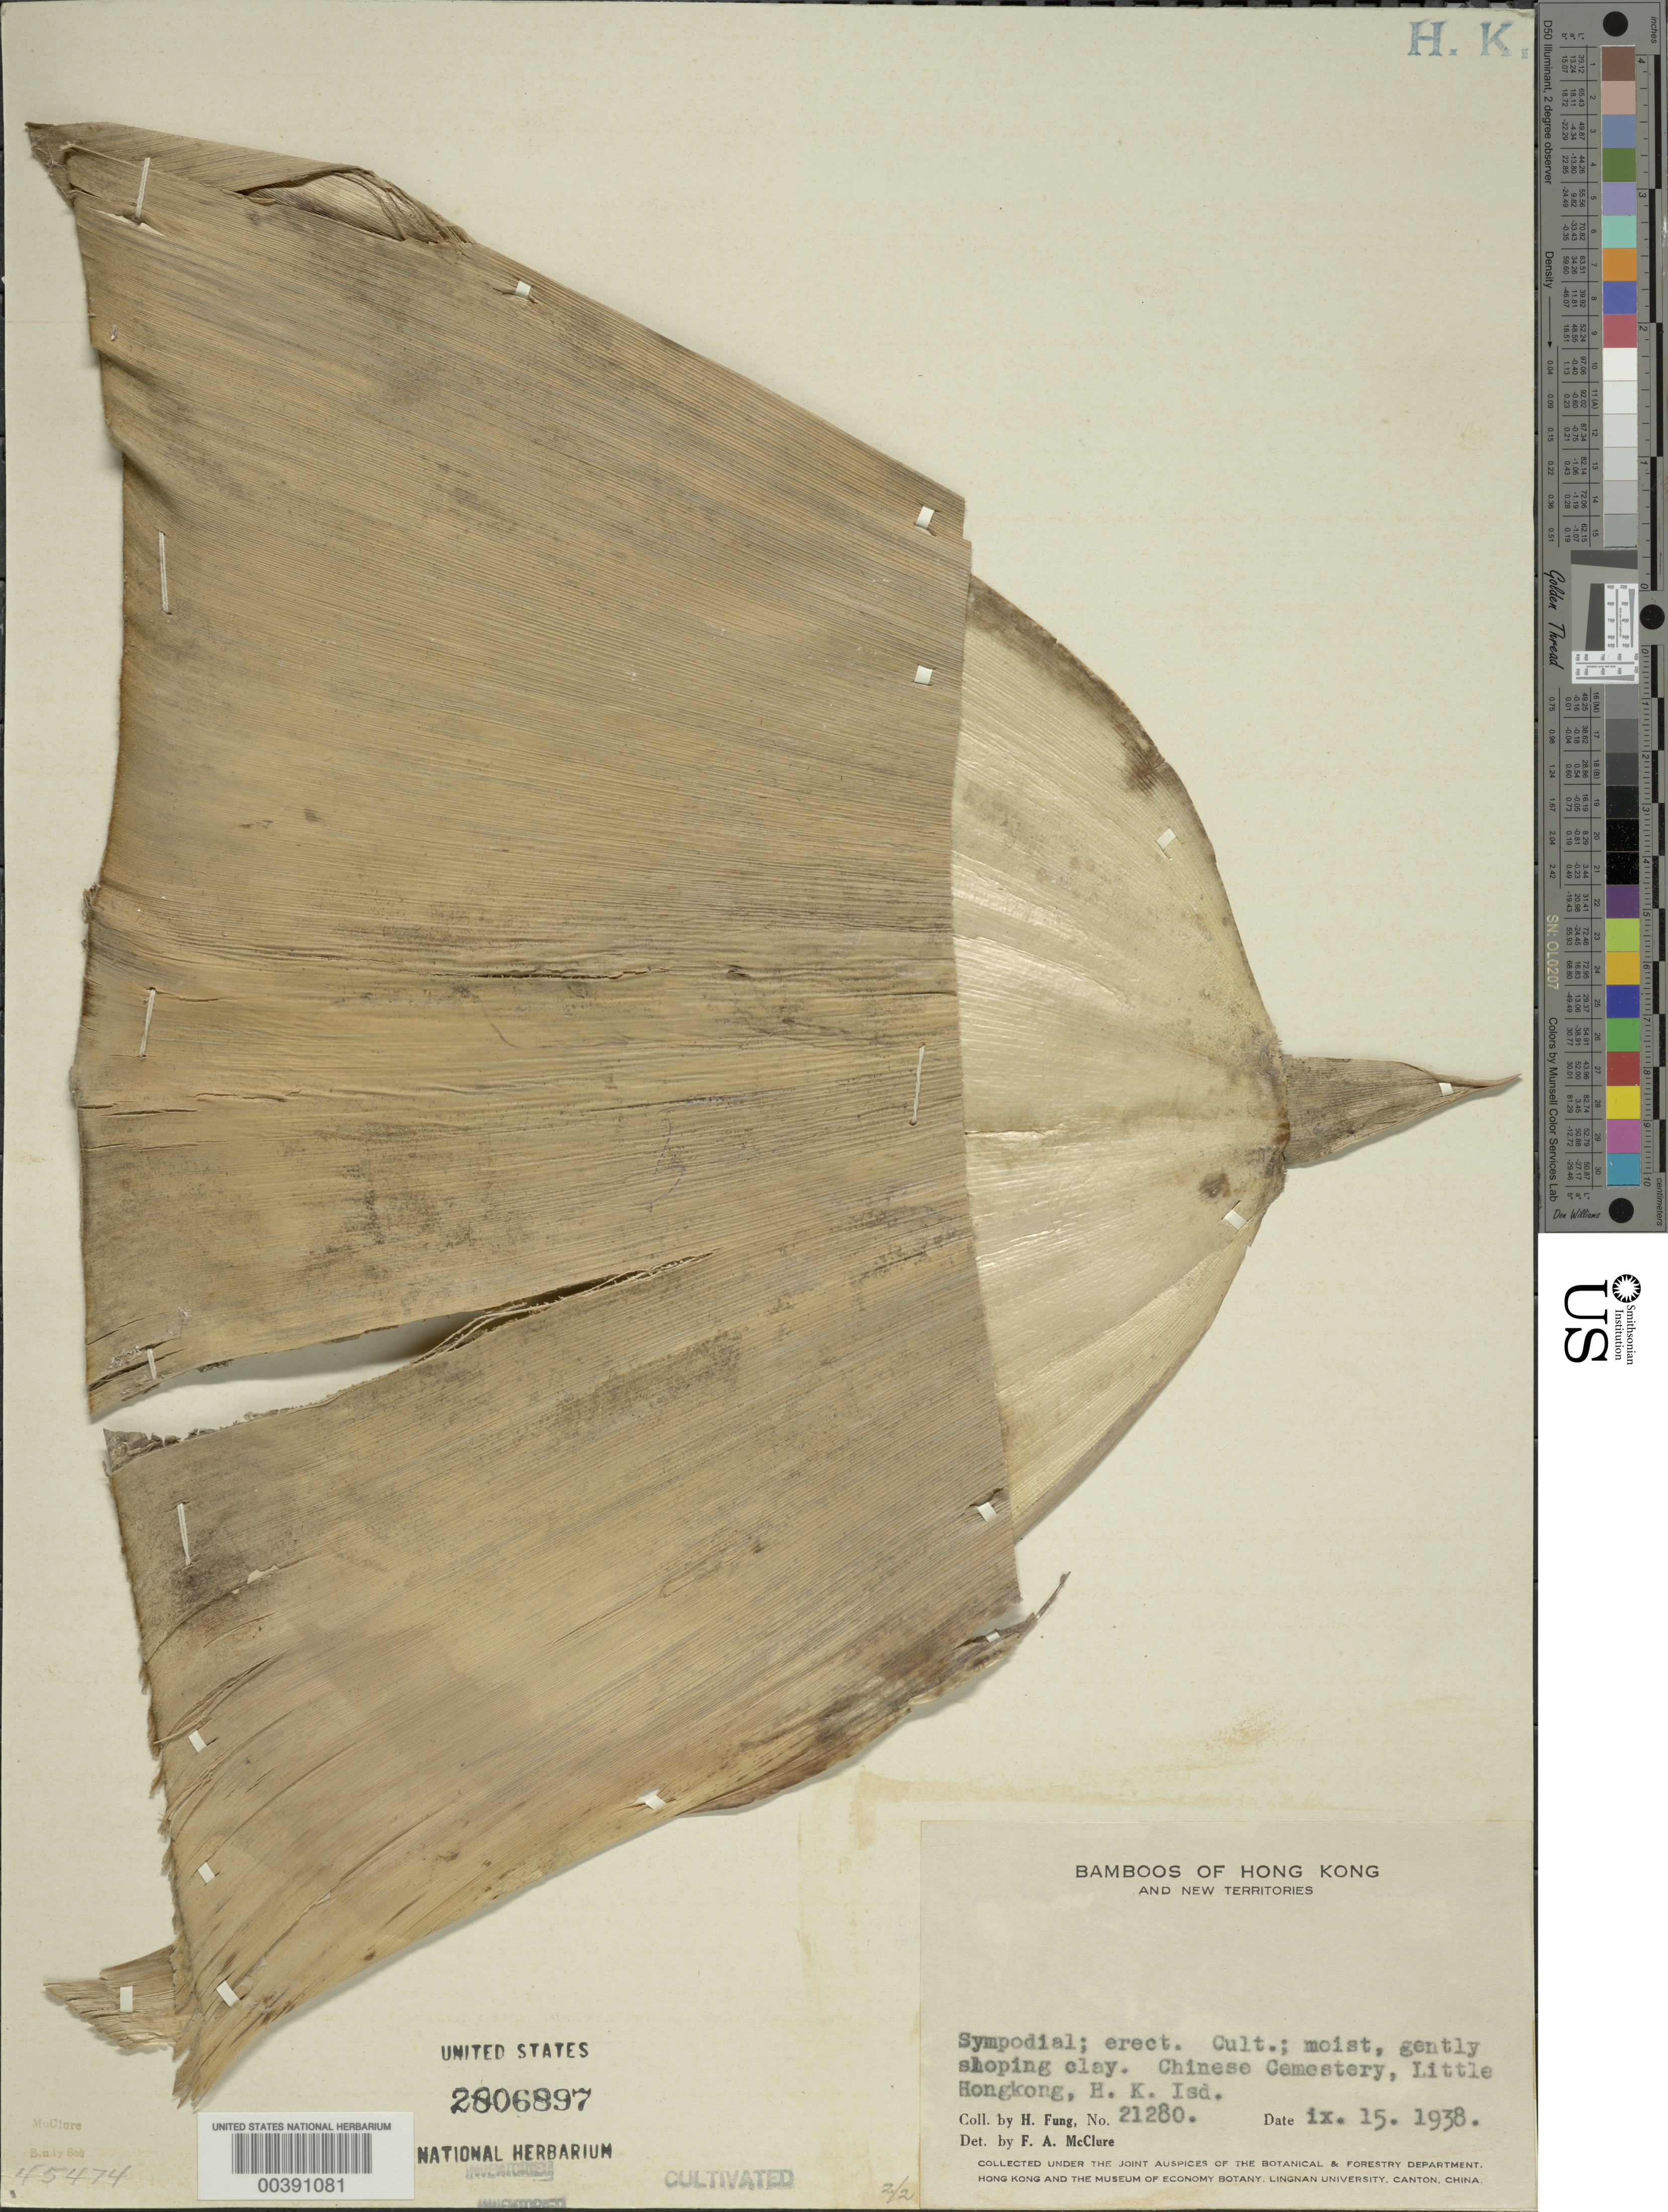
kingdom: Plantae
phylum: Tracheophyta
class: Liliopsida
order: Poales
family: Poaceae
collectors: H. L. Fung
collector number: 21280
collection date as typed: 15 Sep 1938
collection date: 1938-09-15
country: China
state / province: Hong Kong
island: Hong Kong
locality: Little hong kong, chinese cemetery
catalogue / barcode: US 2806897